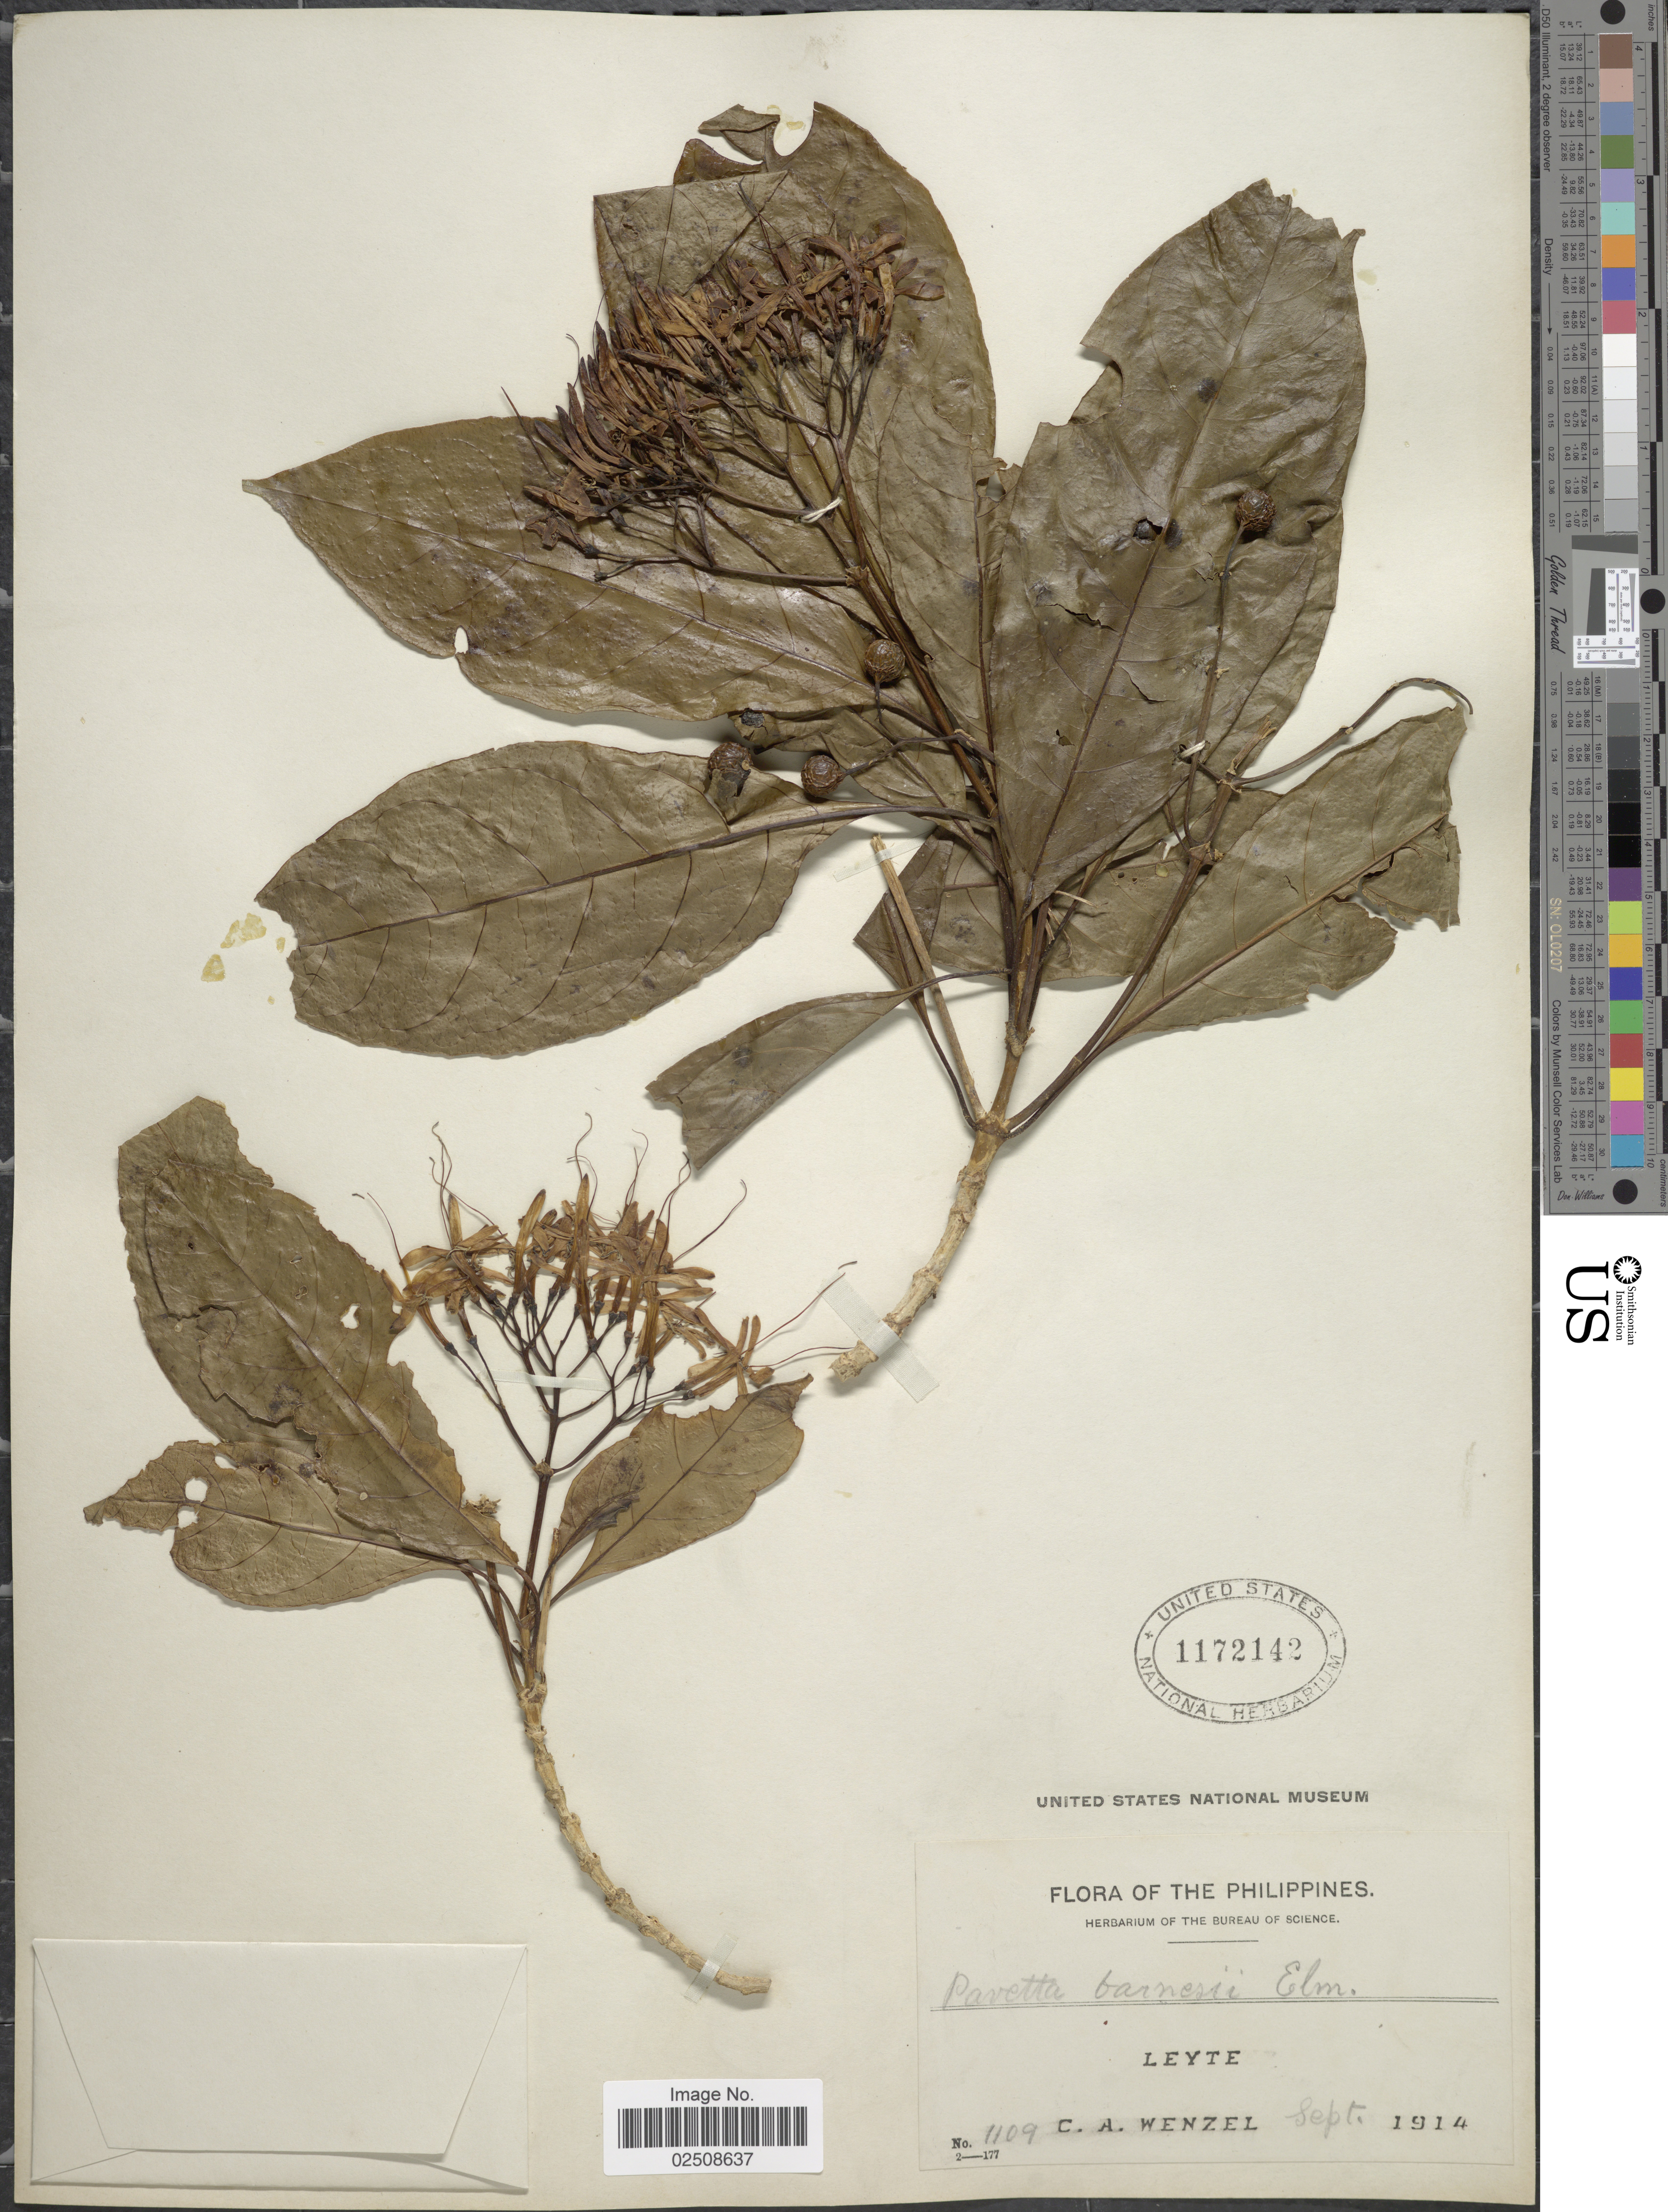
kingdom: Plantae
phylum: Tracheophyta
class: Magnoliopsida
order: Gentianales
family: Rubiaceae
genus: Pavetta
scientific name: Pavetta indica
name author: L.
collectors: C. Wenzel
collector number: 1109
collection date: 1914-09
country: Philippines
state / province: Eastern Visayas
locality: Leyte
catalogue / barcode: US 1172142